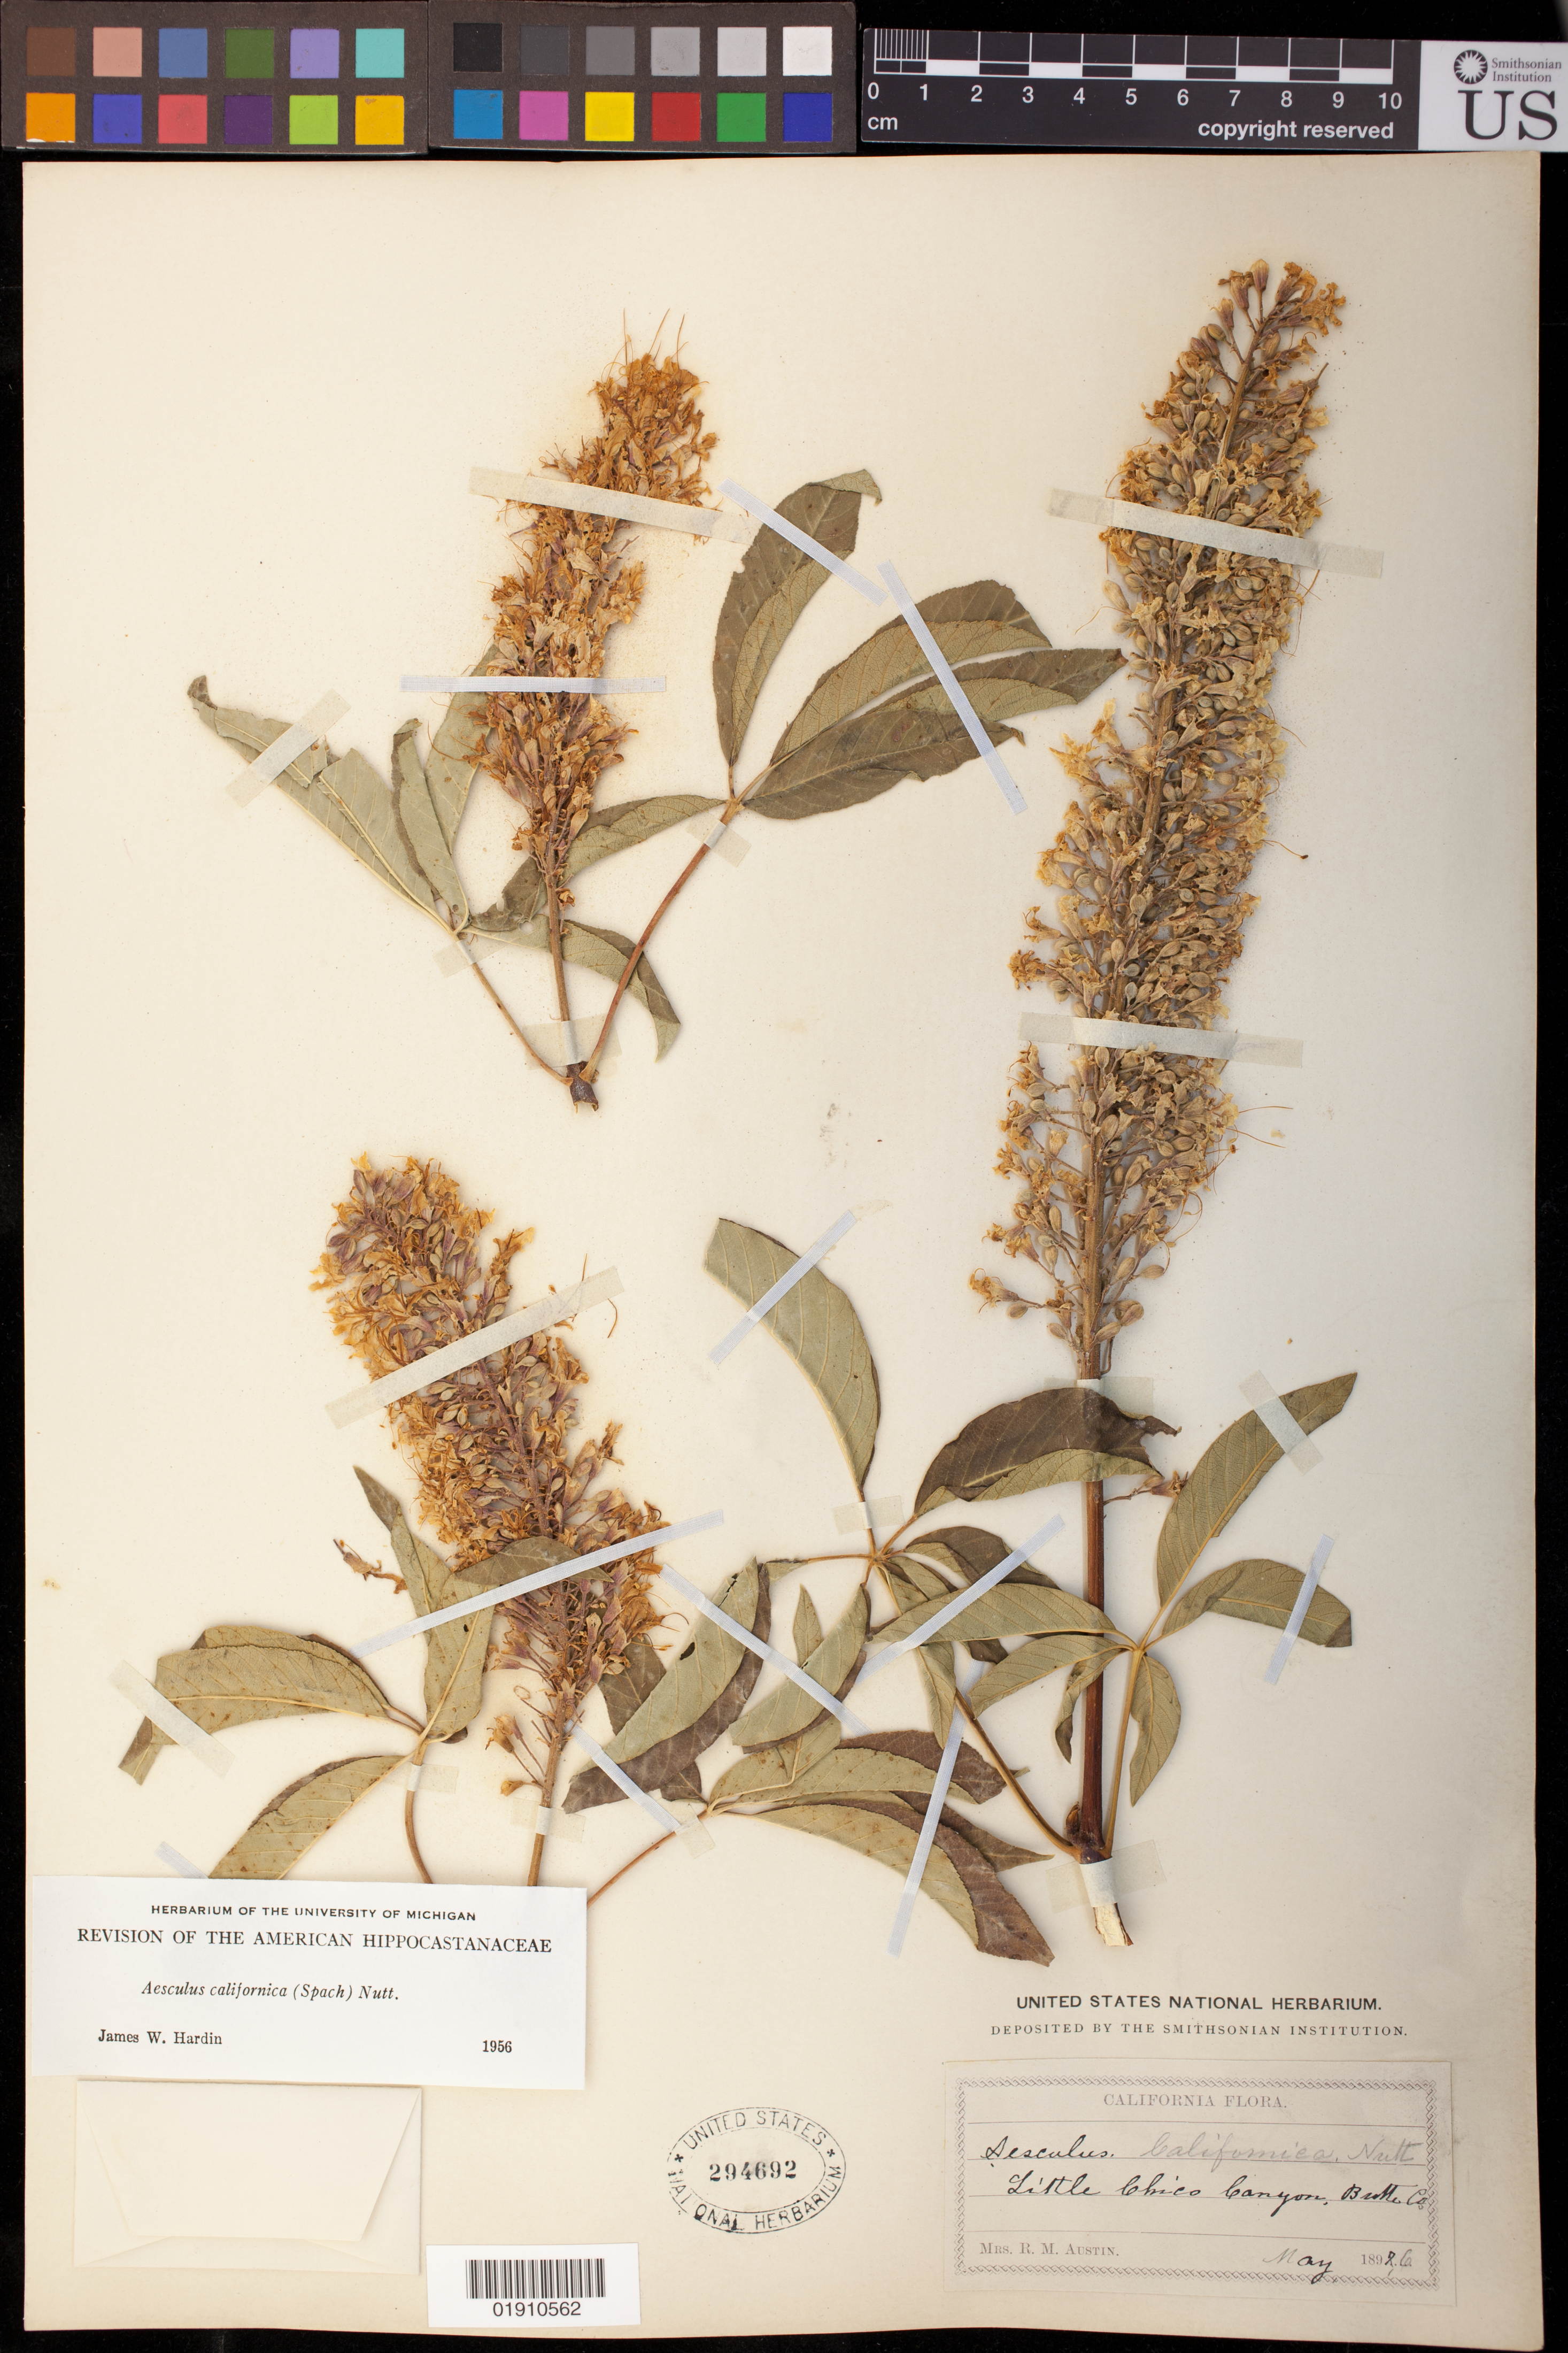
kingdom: Plantae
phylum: Tracheophyta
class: Magnoliopsida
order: Sapindales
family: Sapindaceae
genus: Aesculus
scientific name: Aesculus californica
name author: (Spach) Nutt.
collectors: R. Austin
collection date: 1896-05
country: United States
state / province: California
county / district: Butte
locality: Little Chico Canyon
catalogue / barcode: US 294692